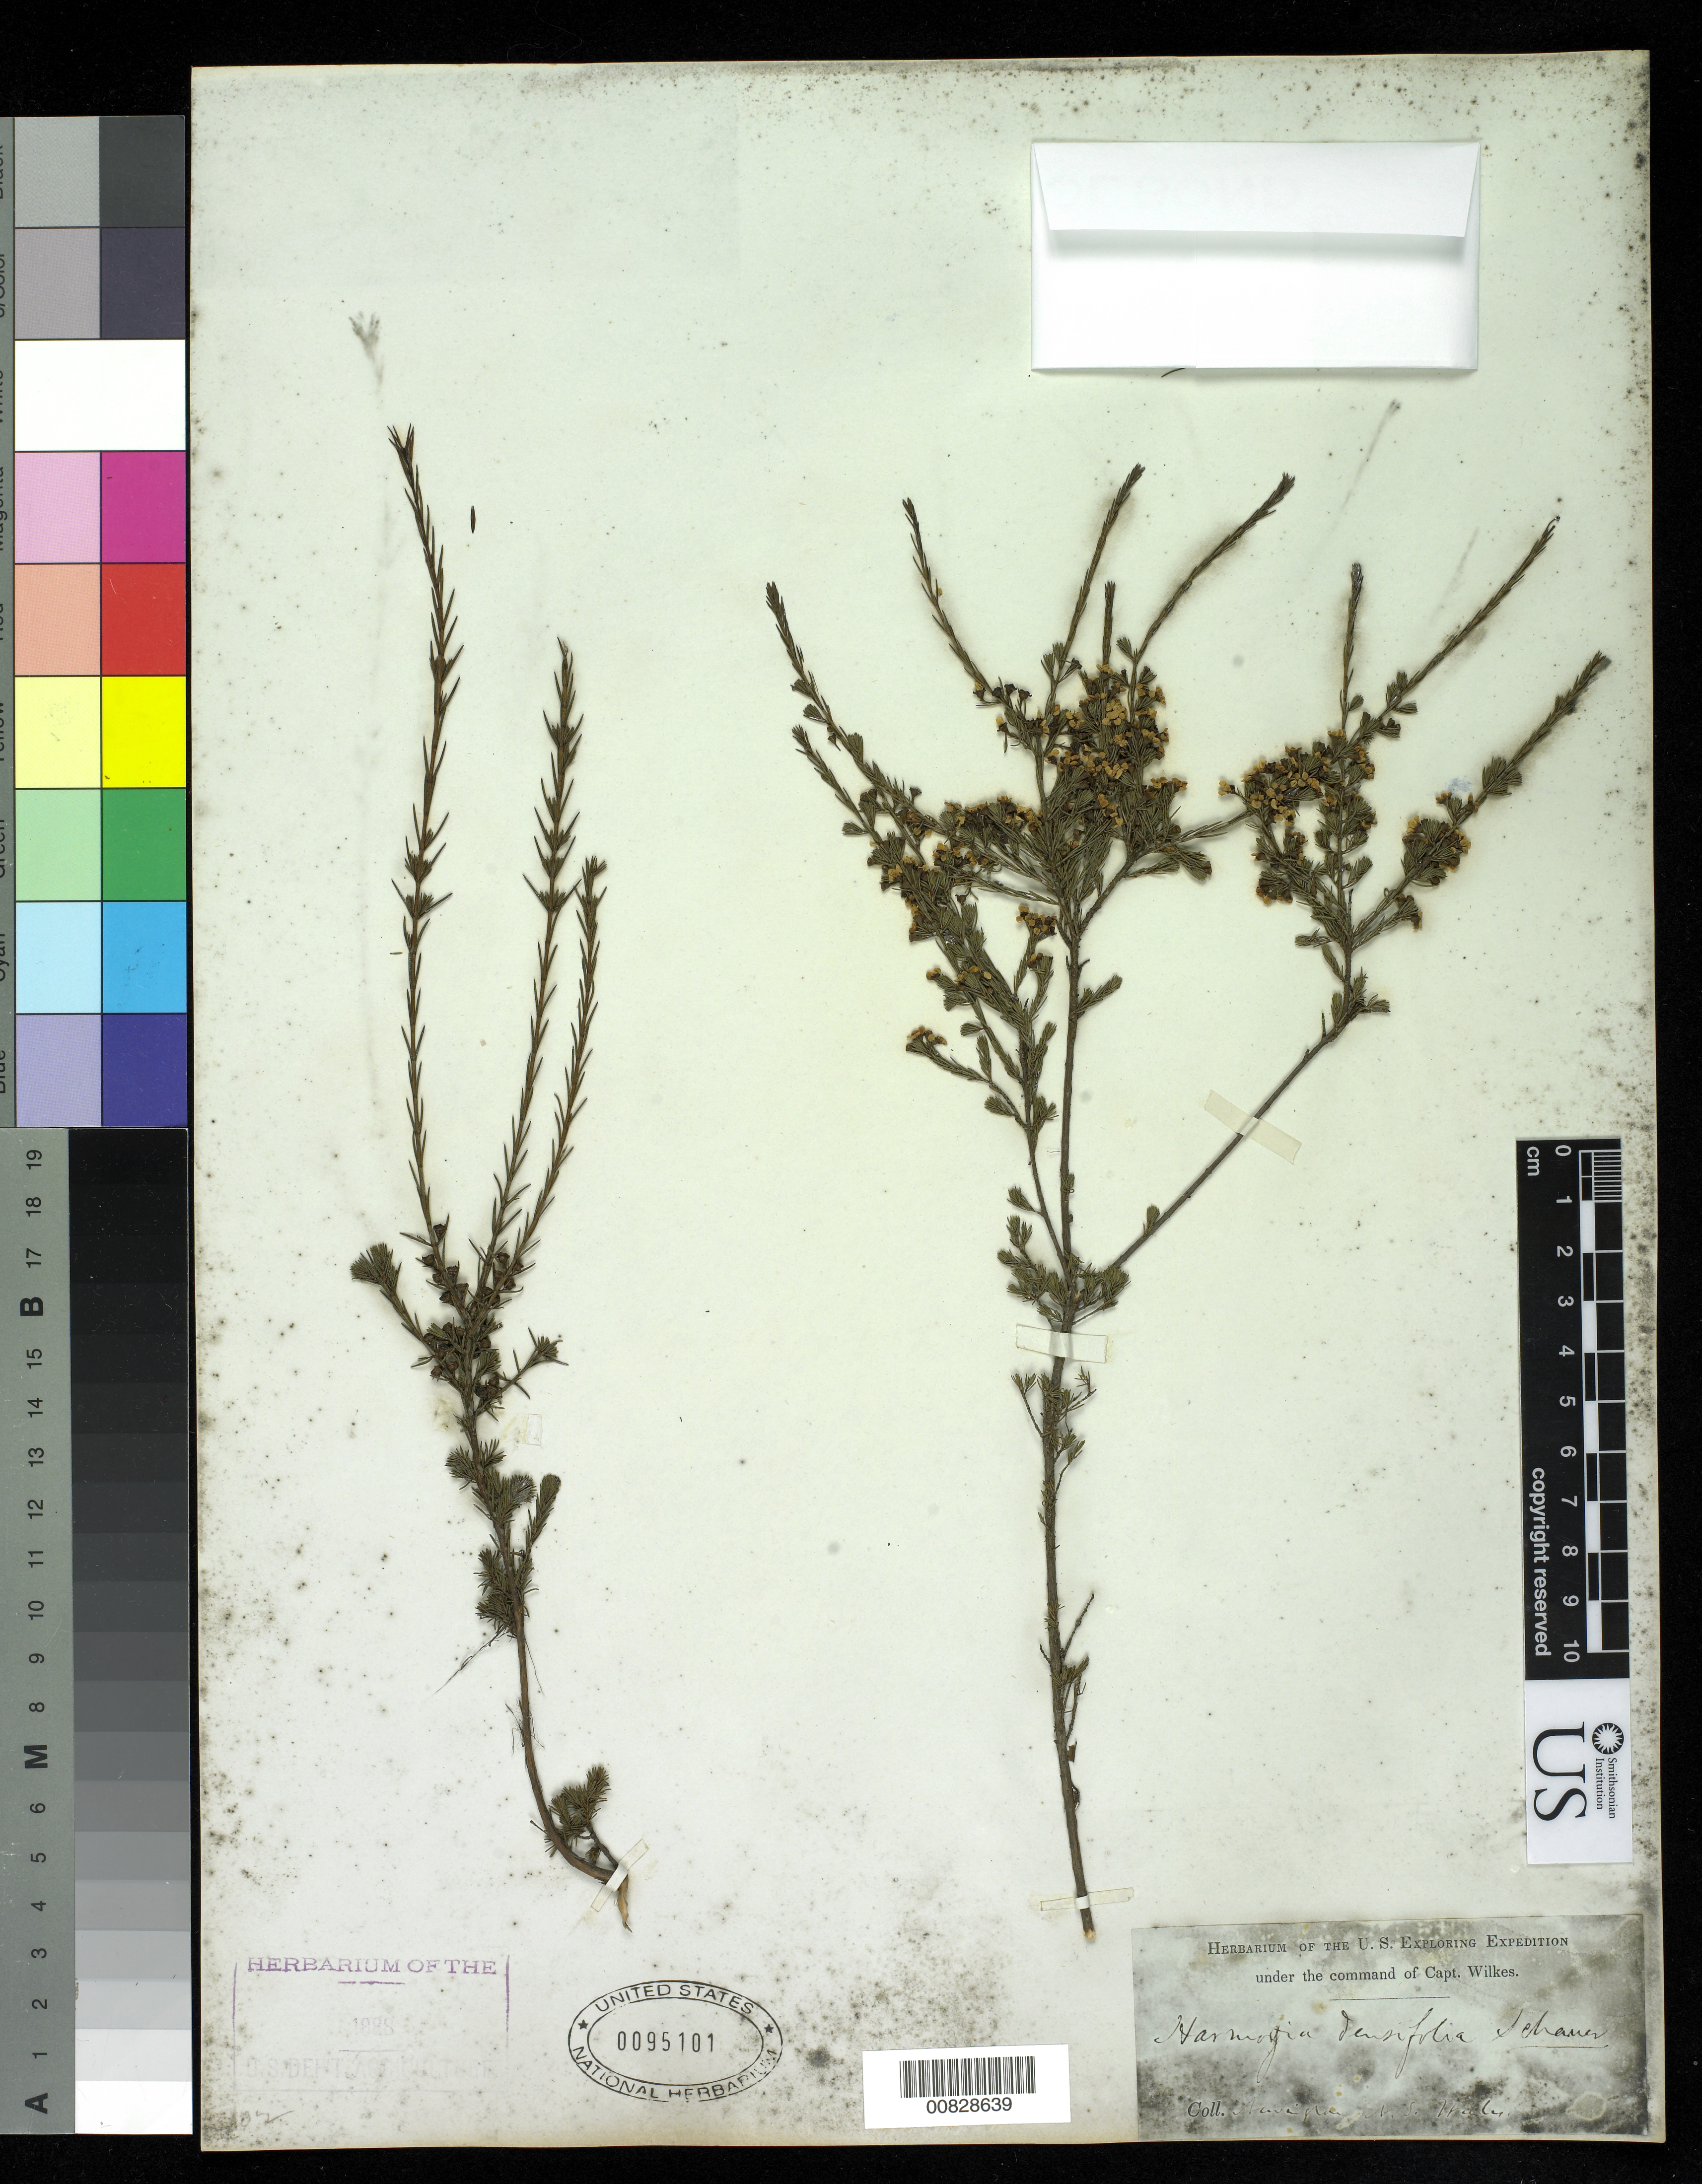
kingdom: Plantae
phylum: Tracheophyta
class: Magnoliopsida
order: Myrtales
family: Myrtaceae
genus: Harmogia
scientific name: Harmogia densifolia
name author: (Sm.) S. Schauer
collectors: Wilkes Explor. Exped.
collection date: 1838/1842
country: Australia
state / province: New South Wales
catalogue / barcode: US 95101